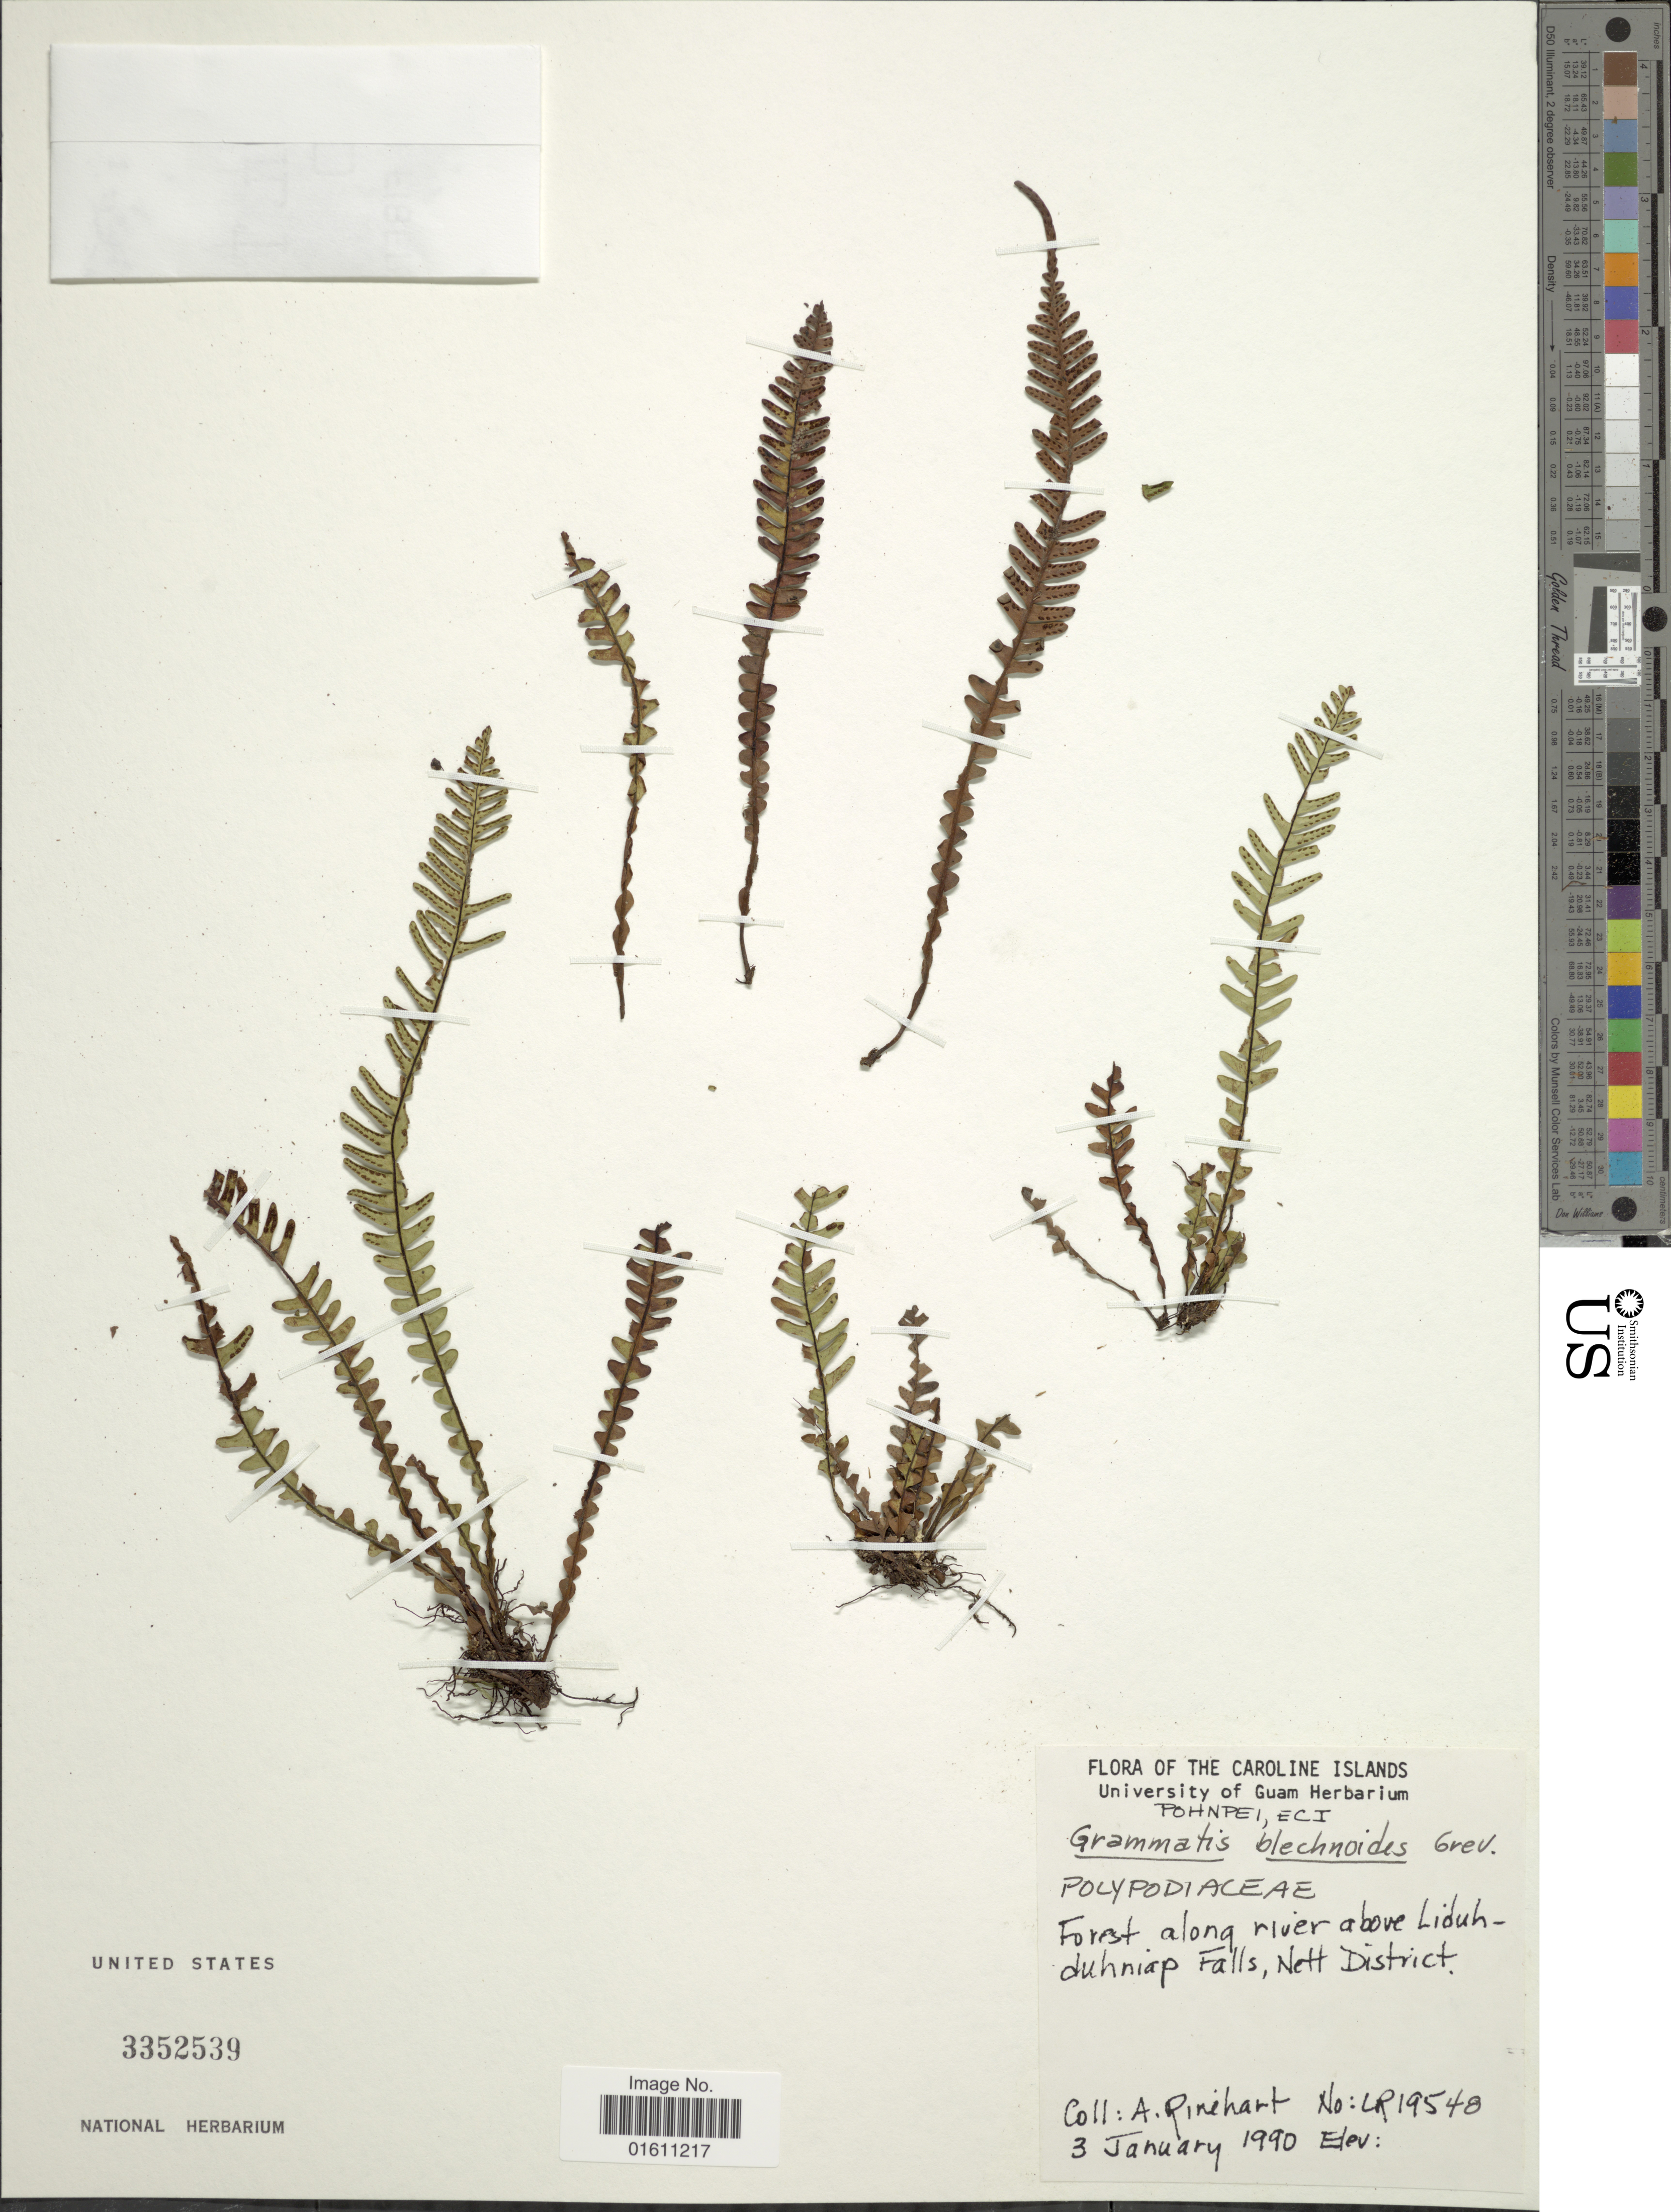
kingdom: Plantae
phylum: Tracheophyta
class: Polypodiopsida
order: Polypodiales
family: Polypodiaceae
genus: Ctenopterella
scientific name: Ctenopterella blechnoides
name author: (Grev.) Parris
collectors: A. Rinehart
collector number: LR 19540*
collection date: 1990-01-03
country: Micronesia, Federated States of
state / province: Pohnpei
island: Pohnpei [Ponape]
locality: The Caroline, Pohnpei, Eci, Forest along river above Liduh-duhniap Falls, Nett District.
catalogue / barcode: US 3352539